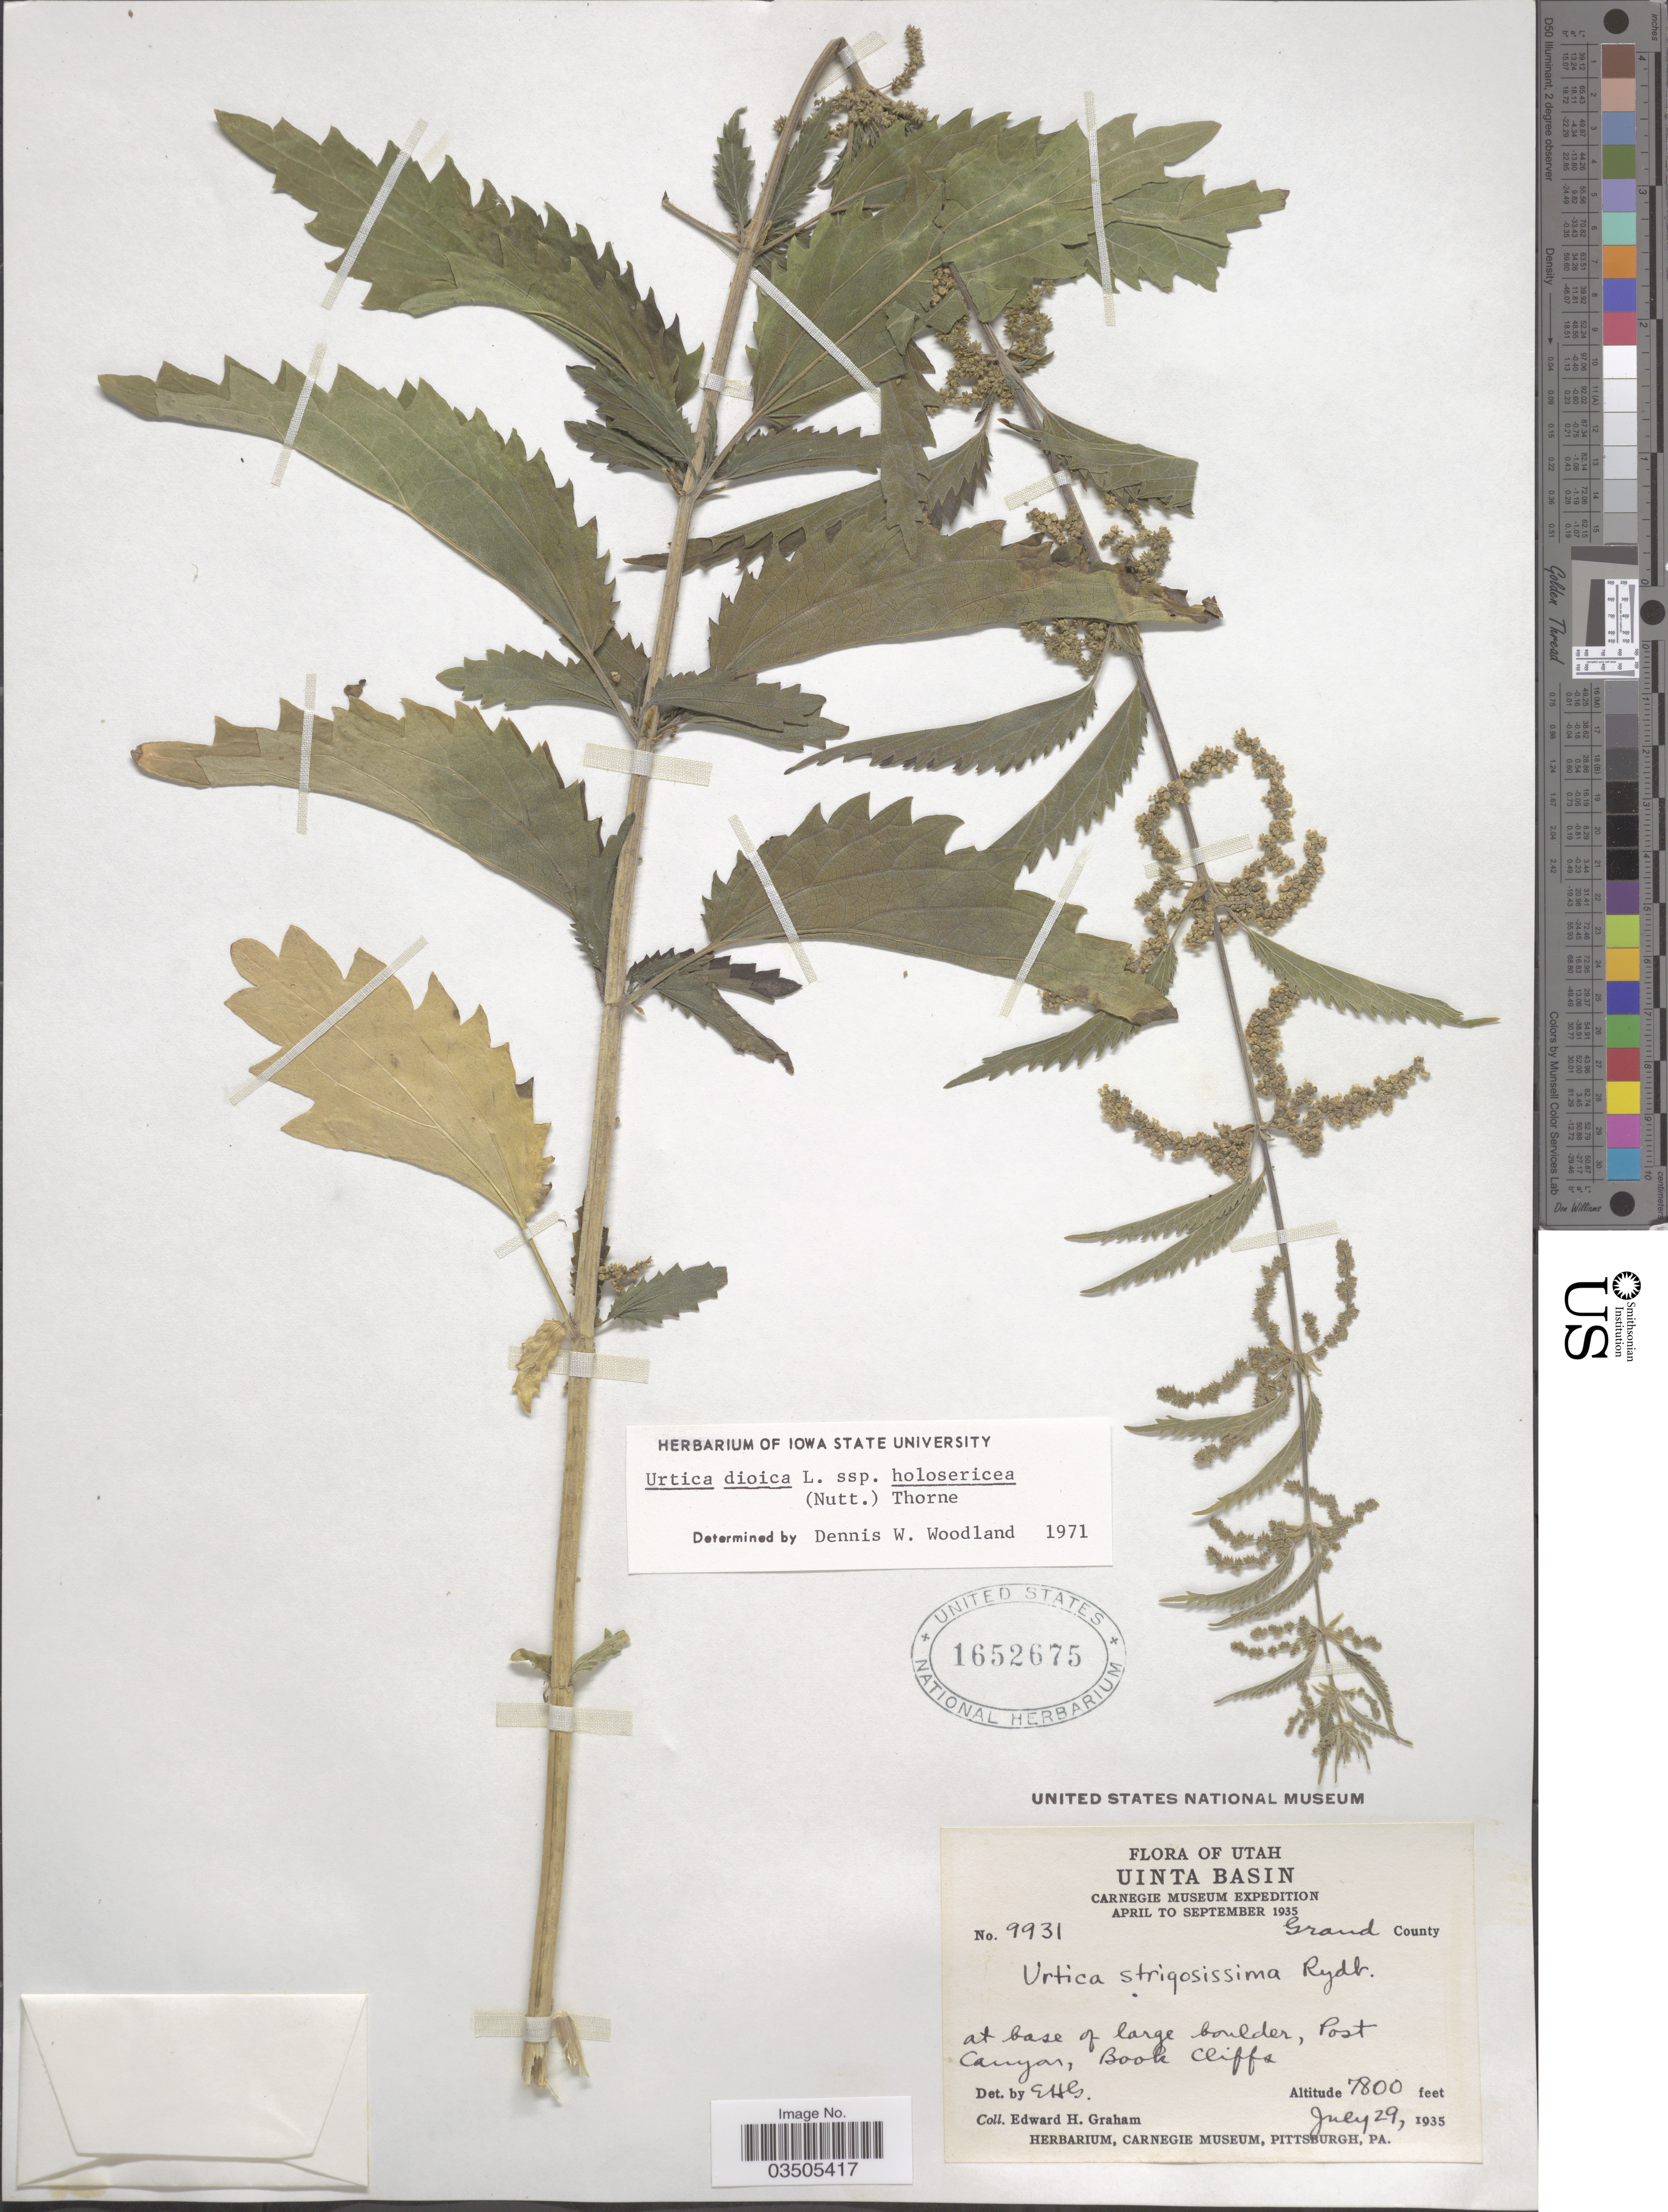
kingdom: Plantae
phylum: Tracheophyta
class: Magnoliopsida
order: Rosales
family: Urticaceae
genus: Urtica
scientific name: Urtica dioica subsp. holosericea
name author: (Nutt.) Thorne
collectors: E. H. Graham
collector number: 9931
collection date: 1935-07-29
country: United States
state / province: Utah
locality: Uinta Basin. Grand County. Post Canyon, Book Cliffs.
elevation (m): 2377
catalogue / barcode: US 1652675